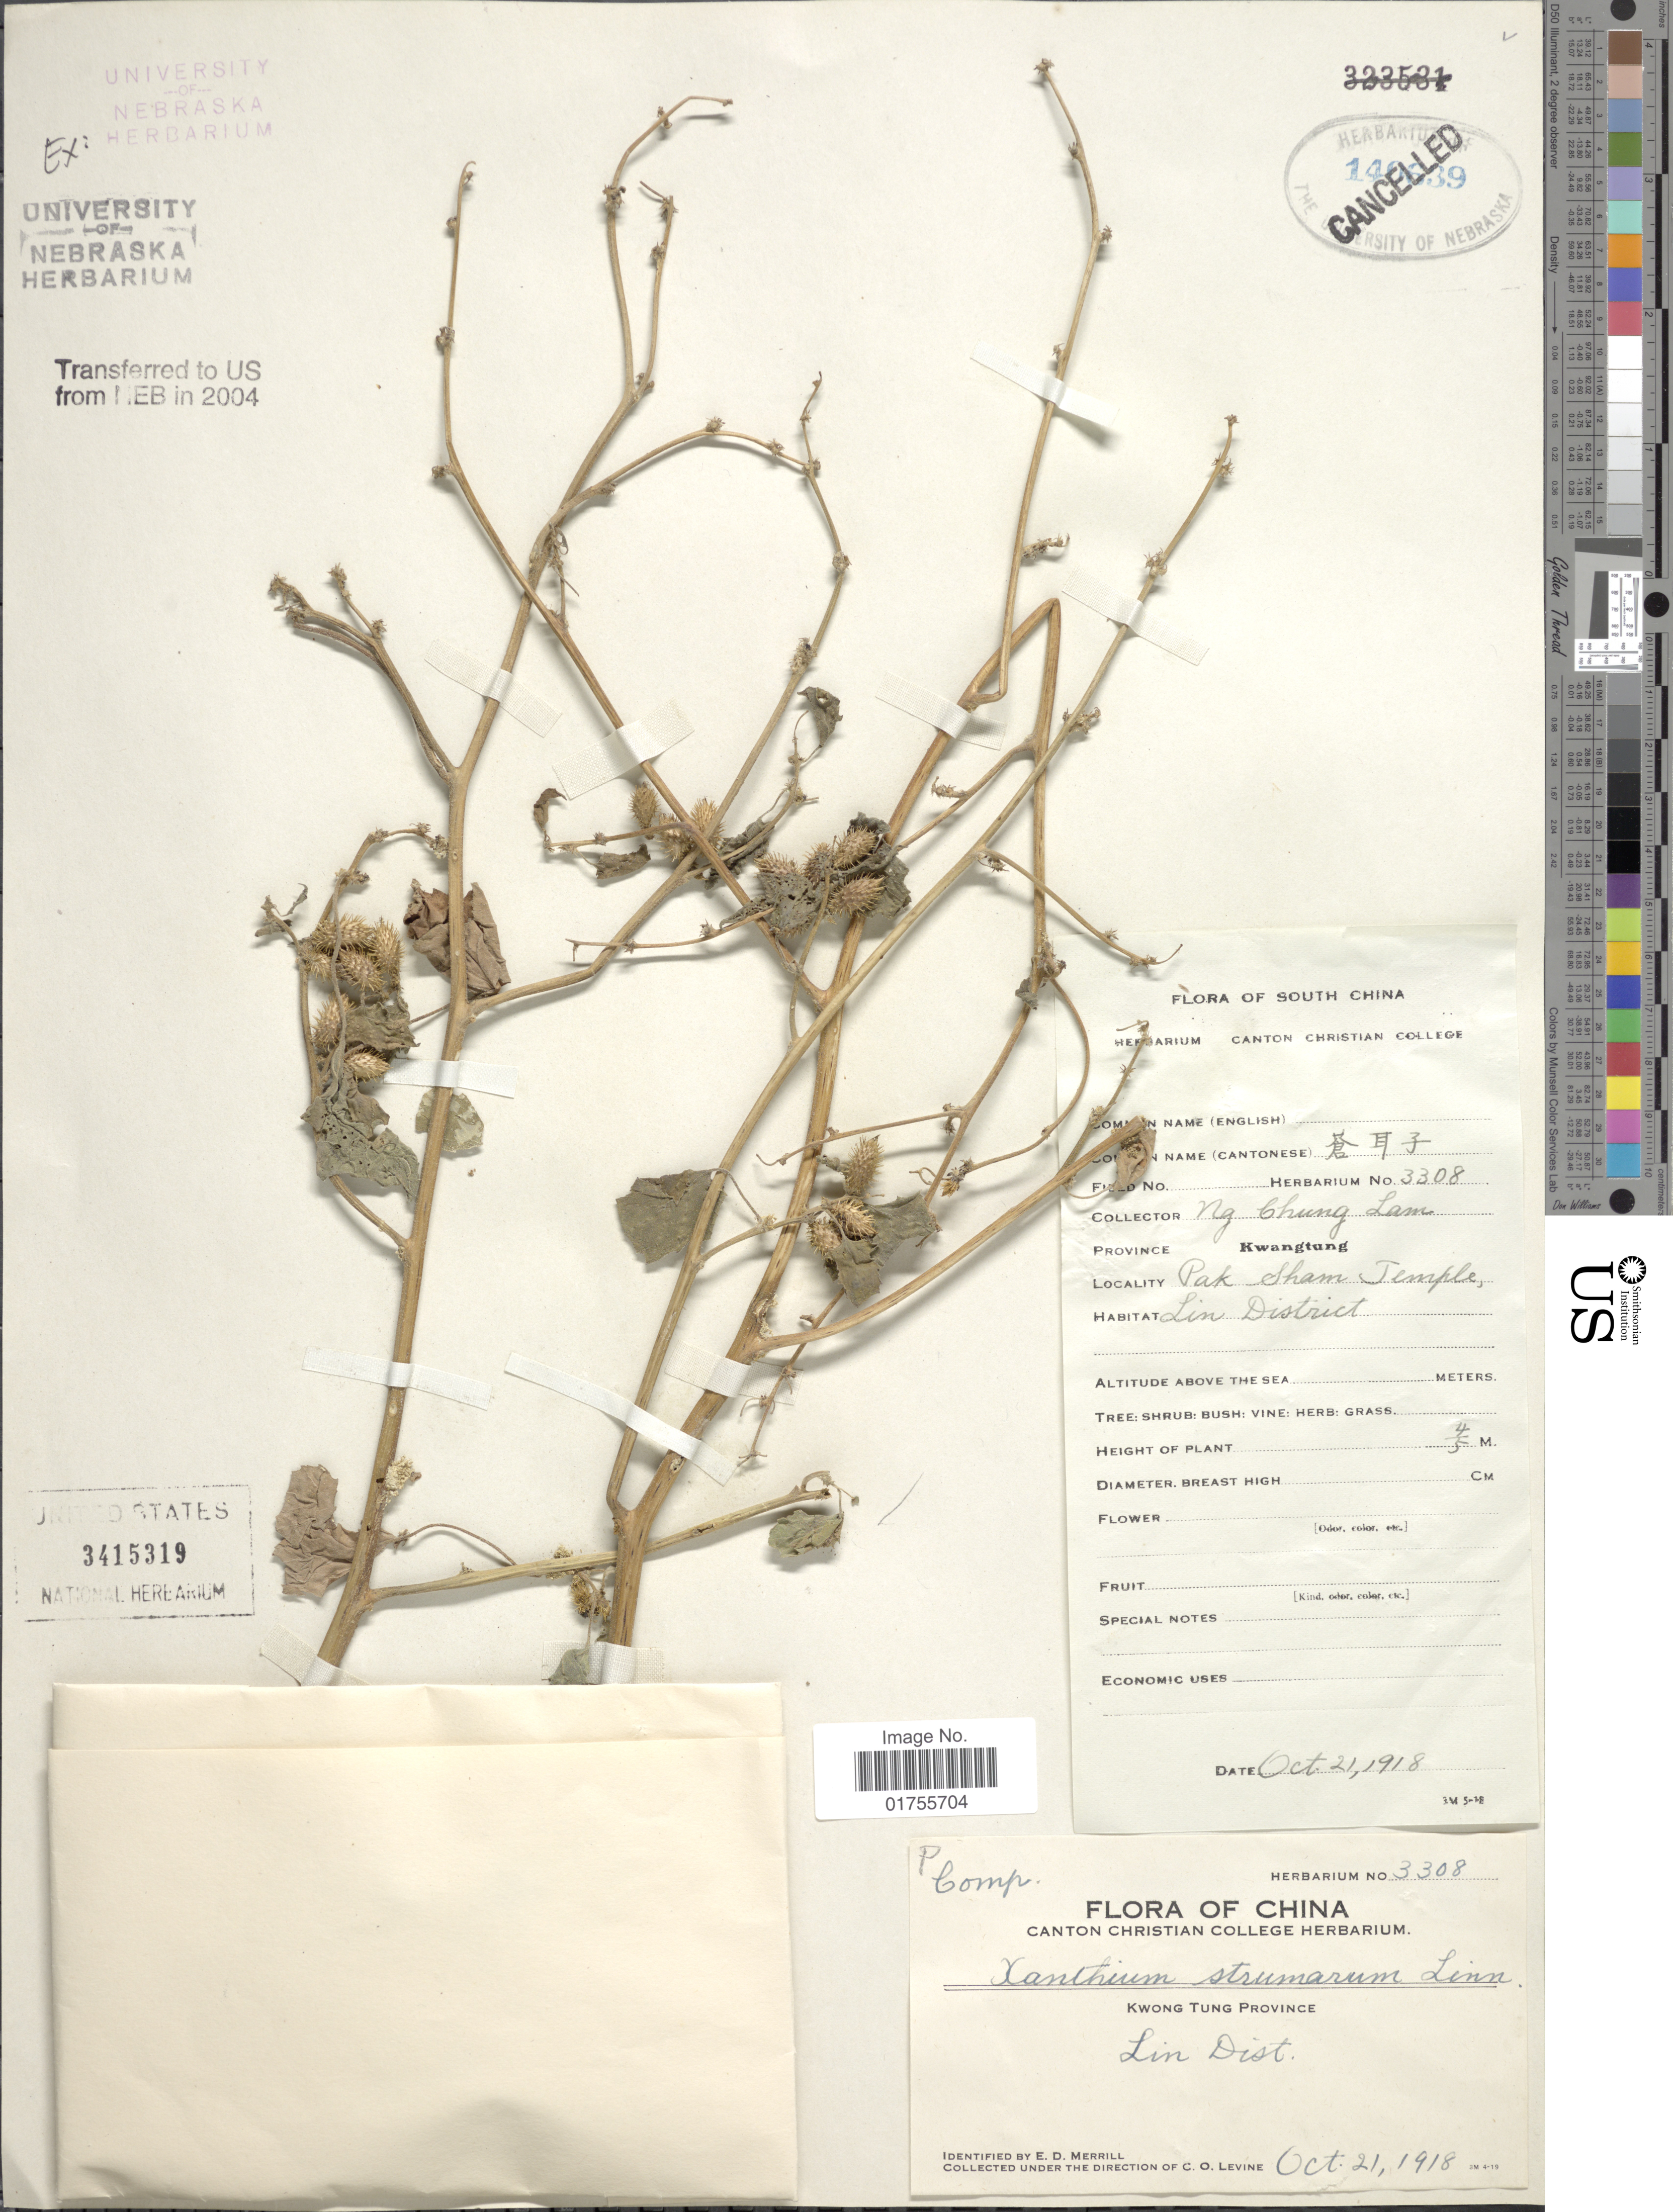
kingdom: Plantae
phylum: Tracheophyta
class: Magnoliopsida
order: Asterales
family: Asteraceae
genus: Xanthium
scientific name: Xanthium strumarium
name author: L.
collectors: N. C. Lam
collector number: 3308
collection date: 1918-10-21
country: China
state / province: Guangdong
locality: Kwong Tung Province, South China, Pak Sham Temple, Lin District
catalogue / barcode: US 3415319